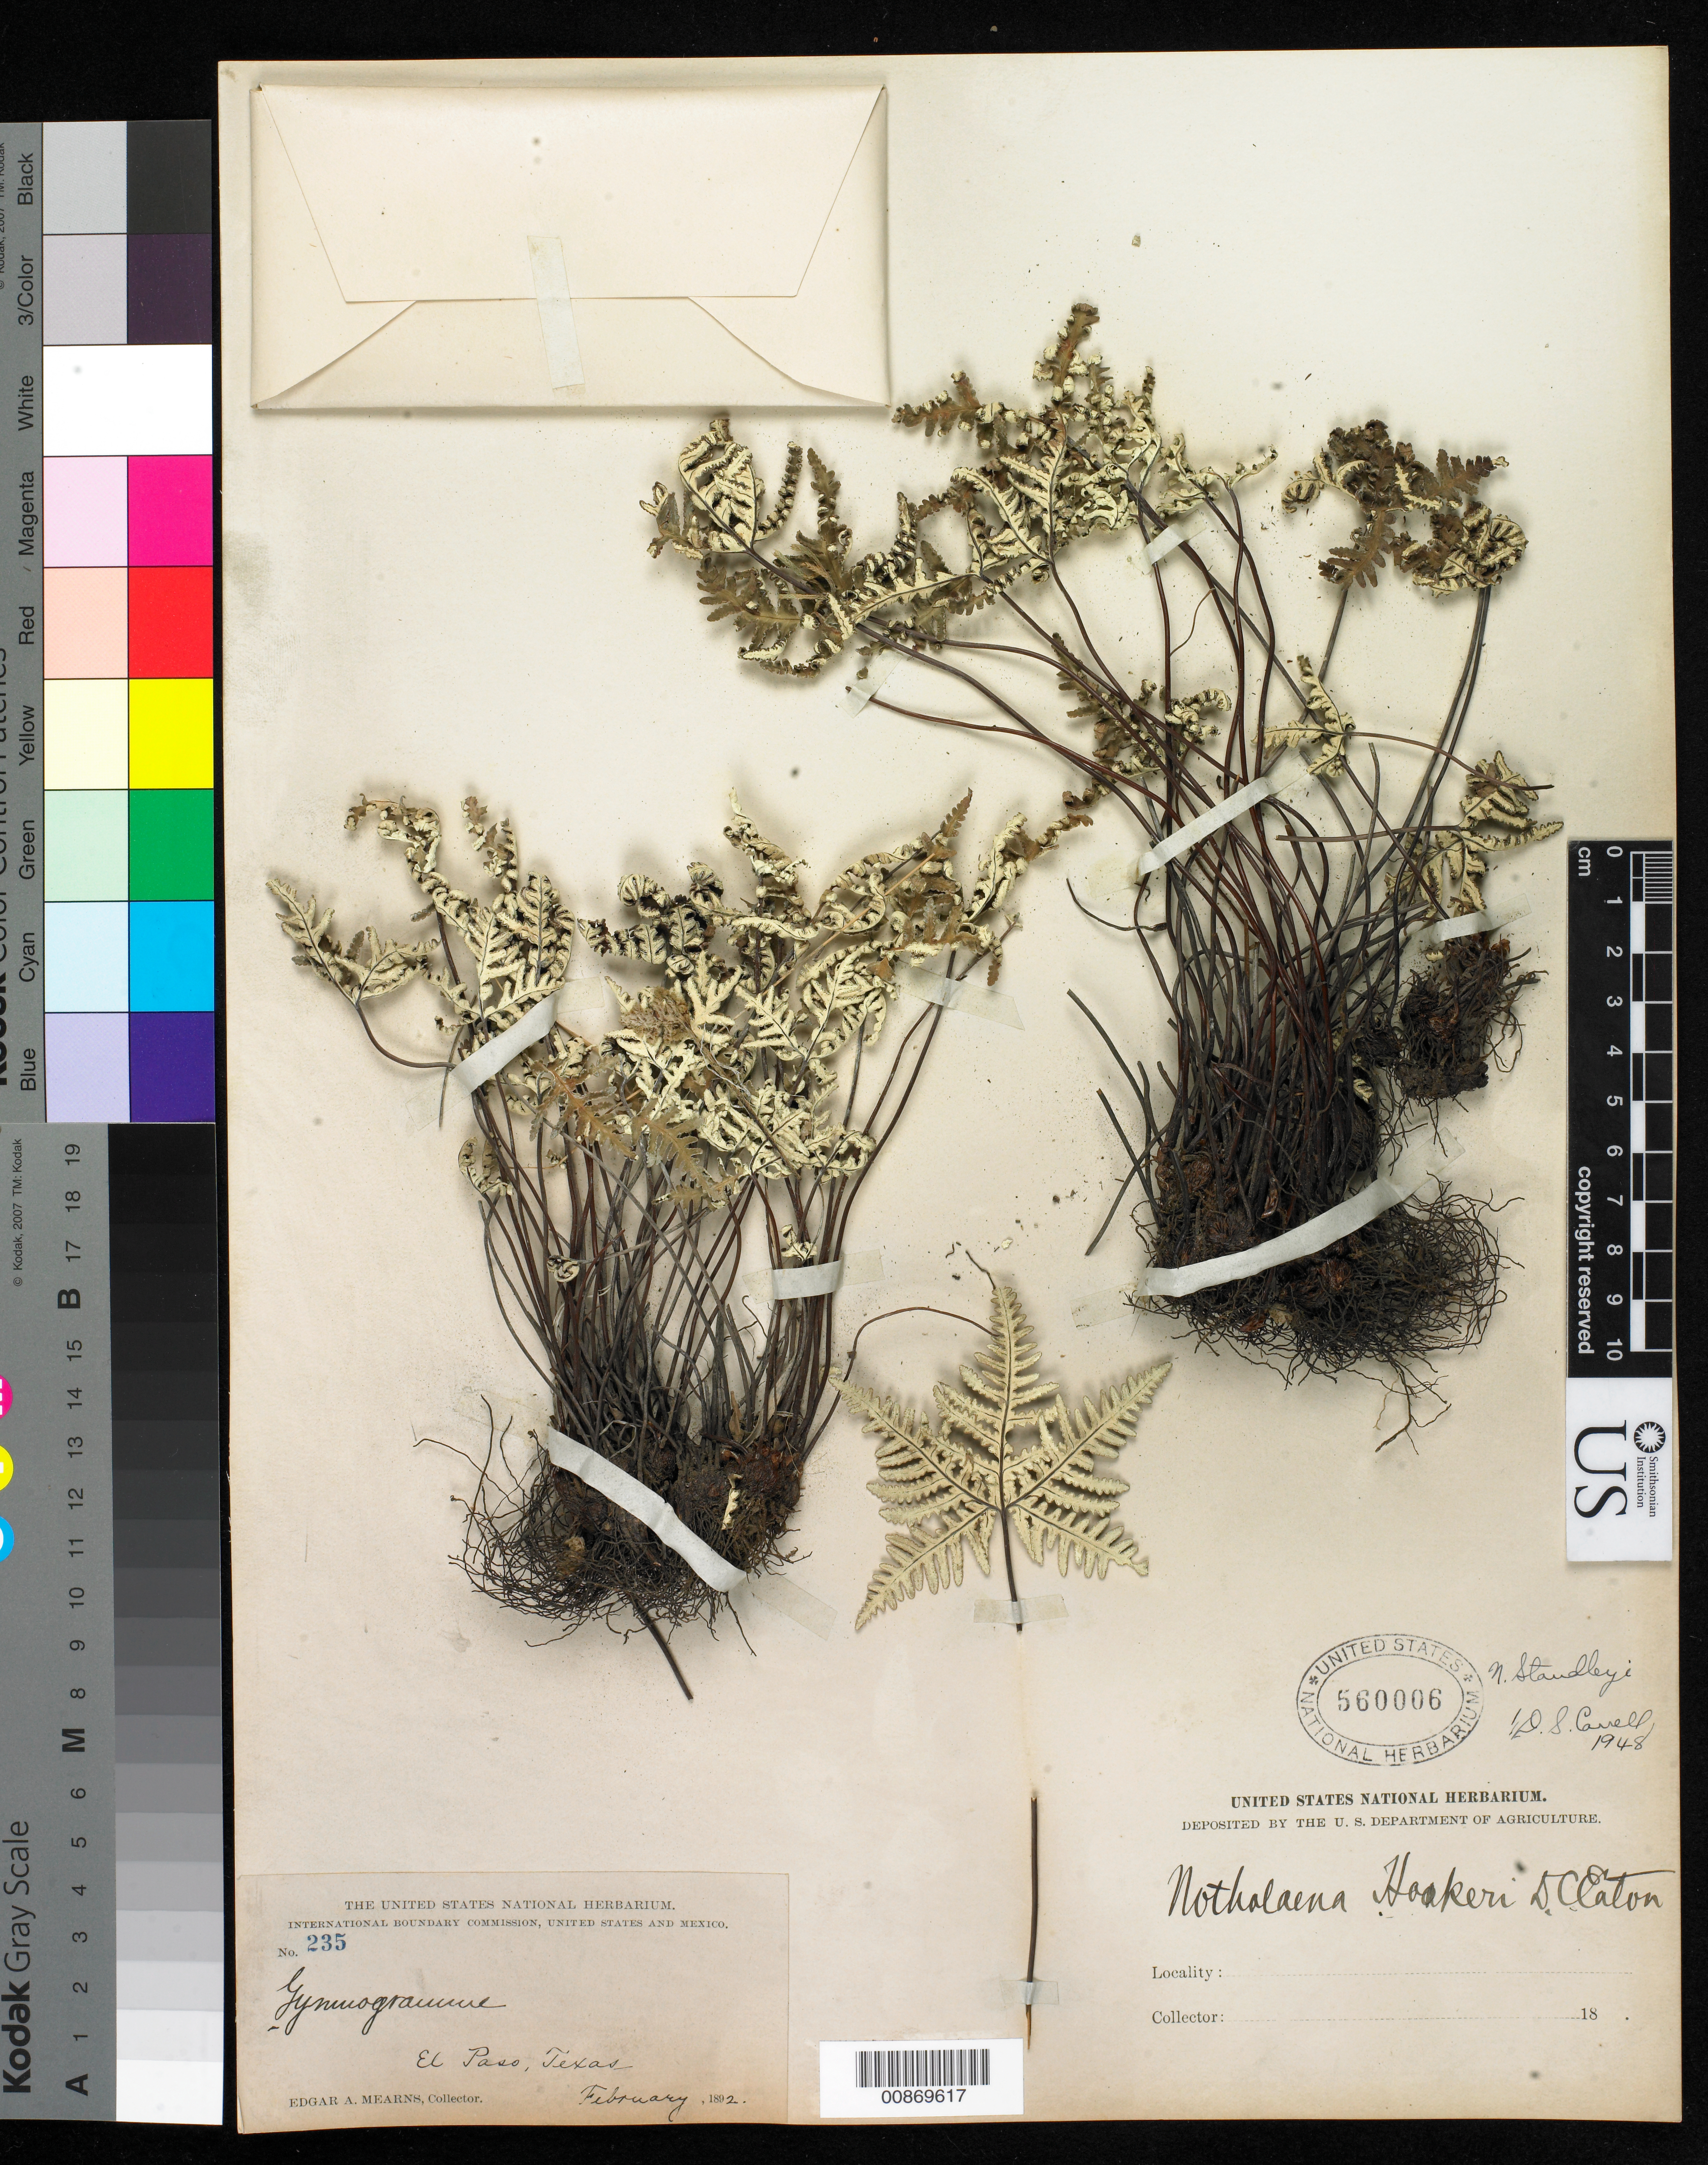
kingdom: Plantae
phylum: Tracheophyta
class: Polypodiopsida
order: Polypodiales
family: Pteridaceae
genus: Notholaena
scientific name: Notholaena standleyi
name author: Maxon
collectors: E. A. Mearns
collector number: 235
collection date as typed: Feb 1892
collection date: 1892-02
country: United States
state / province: Texas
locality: El Paso, Texas.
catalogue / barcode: US 560006